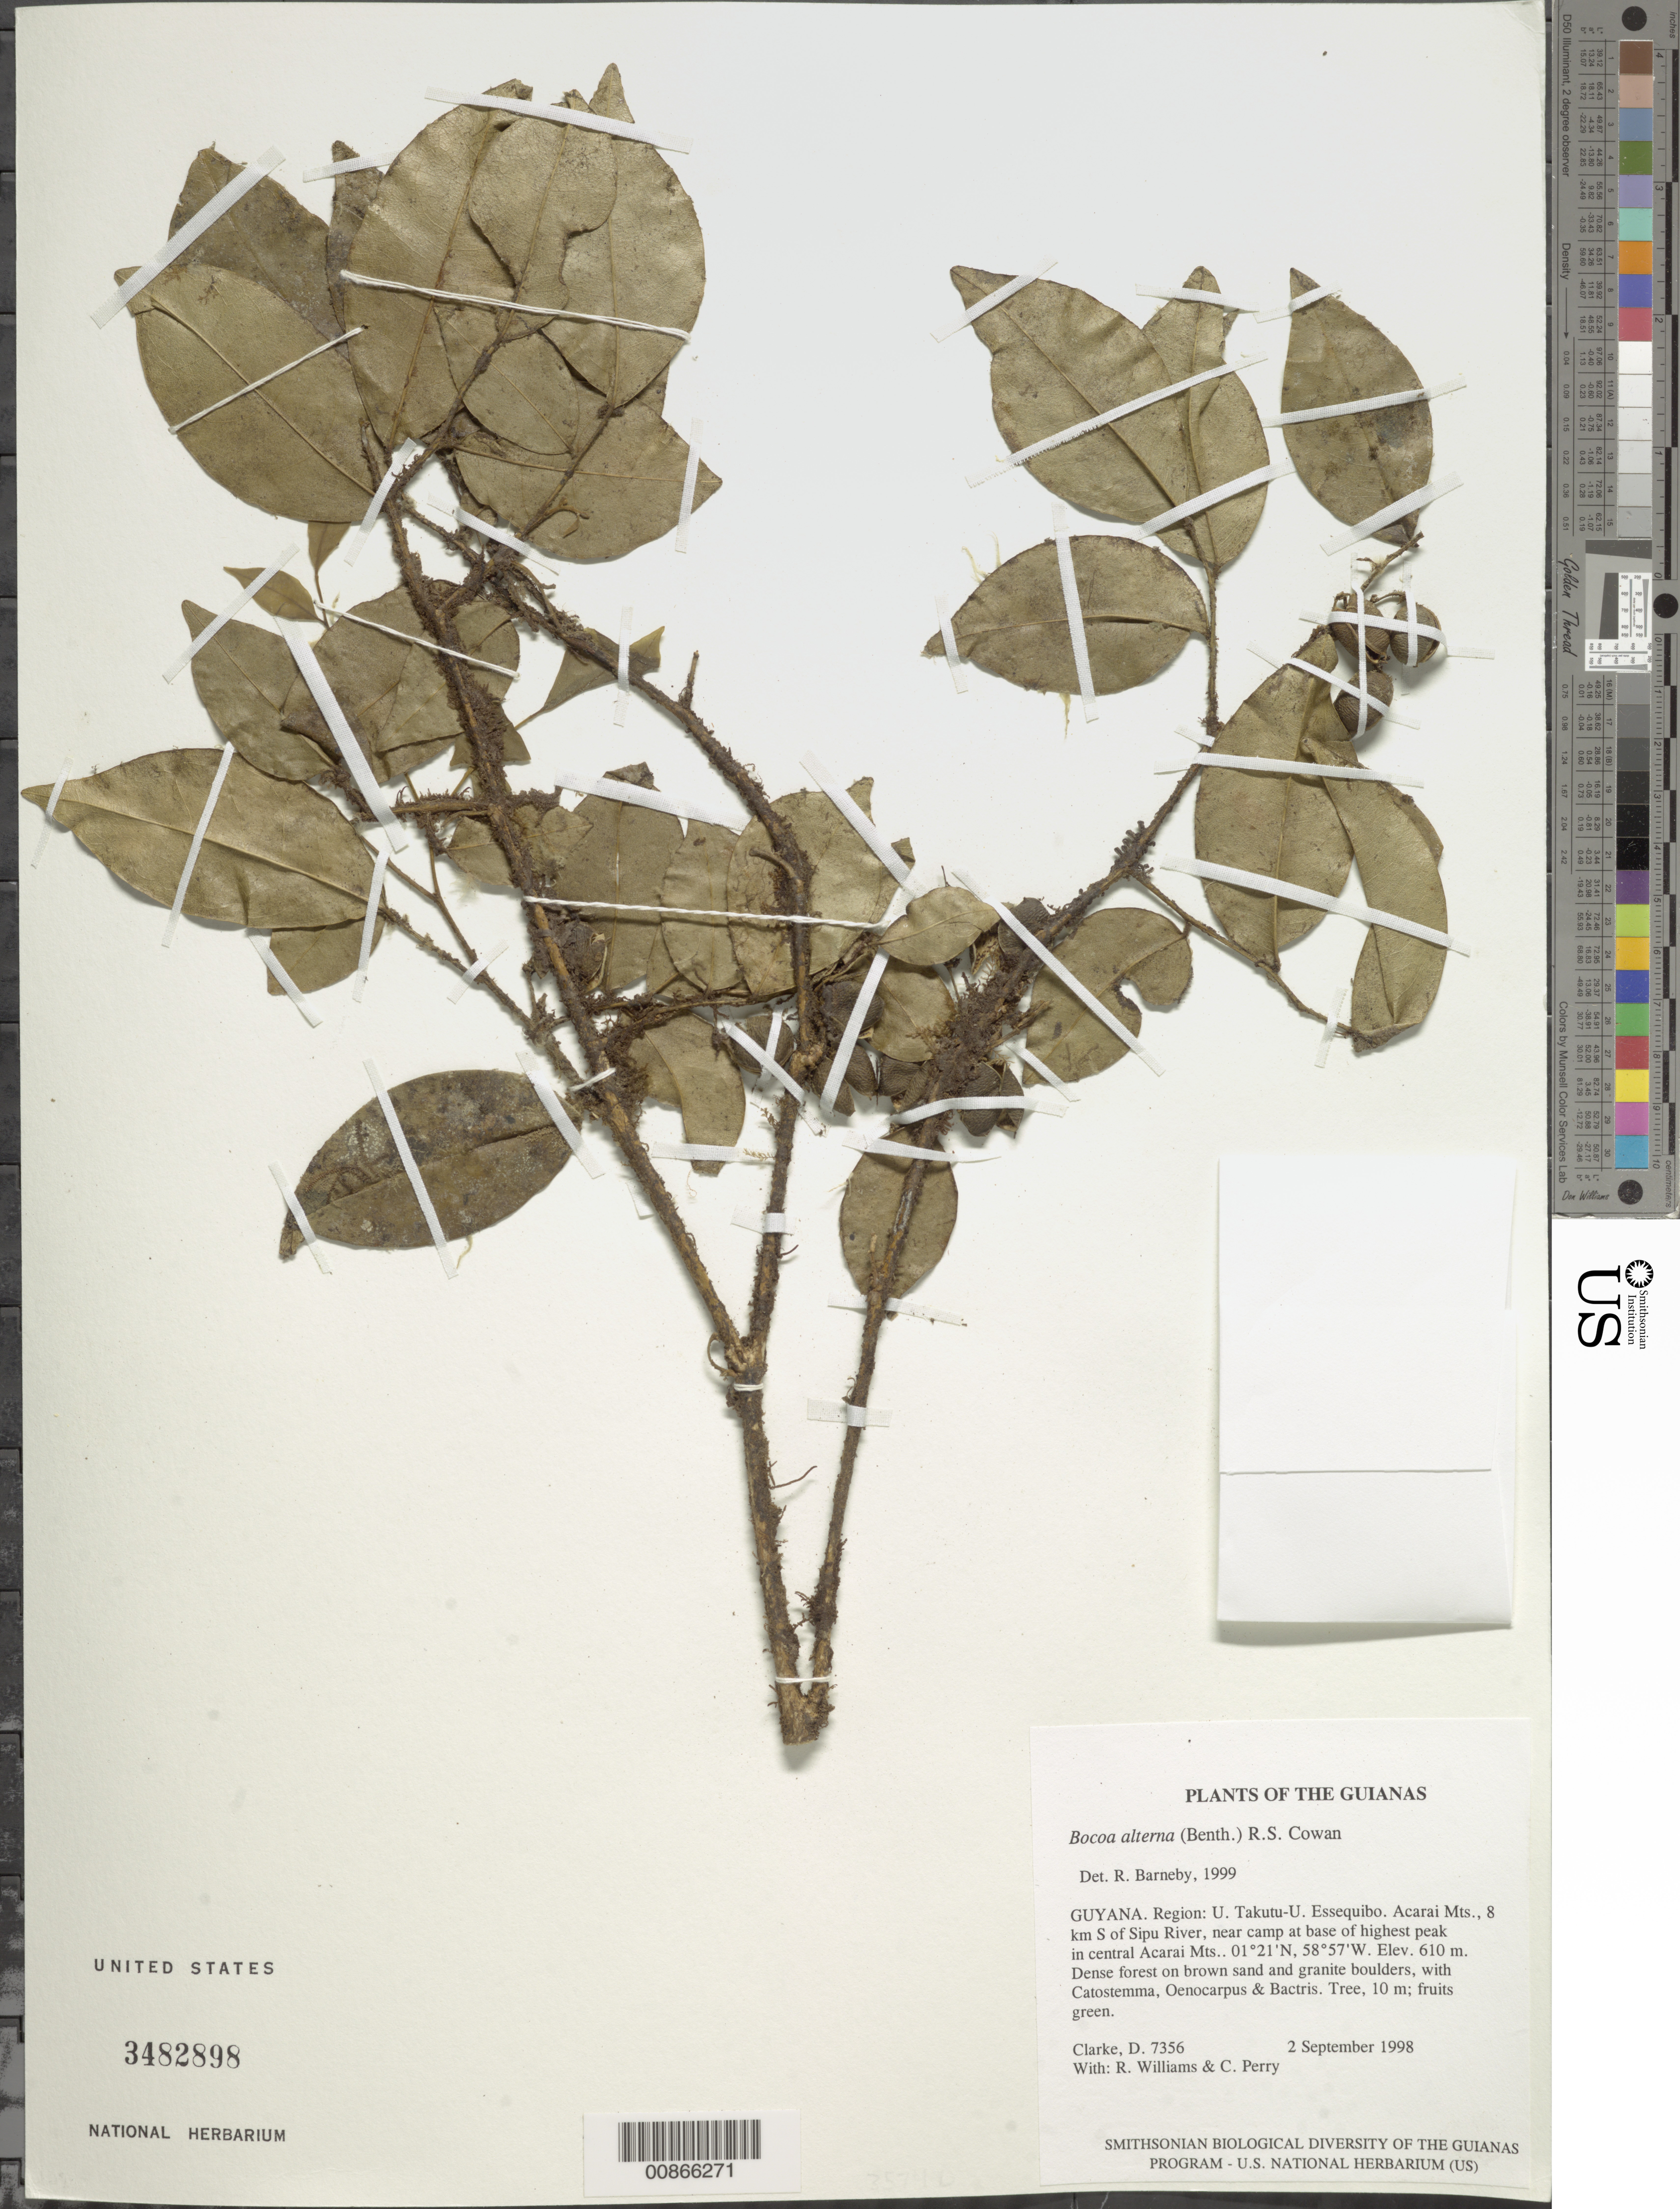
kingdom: Plantae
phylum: Tracheophyta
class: Magnoliopsida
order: Fabales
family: Fabaceae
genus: Bocoa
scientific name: Bocoa alterna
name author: (Benth.) R.S. Cowan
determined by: Barneby, Rupert C., (NY)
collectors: H. D. Clarke, R. Williams & C. Perry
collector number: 7356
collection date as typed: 2 September 1998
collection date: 1998-09-02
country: Guyana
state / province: U. Takutu-U. Essequibo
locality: Acarai Mts., 8 km S of Sipu River, near camp at base of highest peak in central Acarai Mts.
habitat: Dense forest on brown sand and granite boulders, with Catostemma, Oenocarpus & Bactris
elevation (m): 610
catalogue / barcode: US 3482898